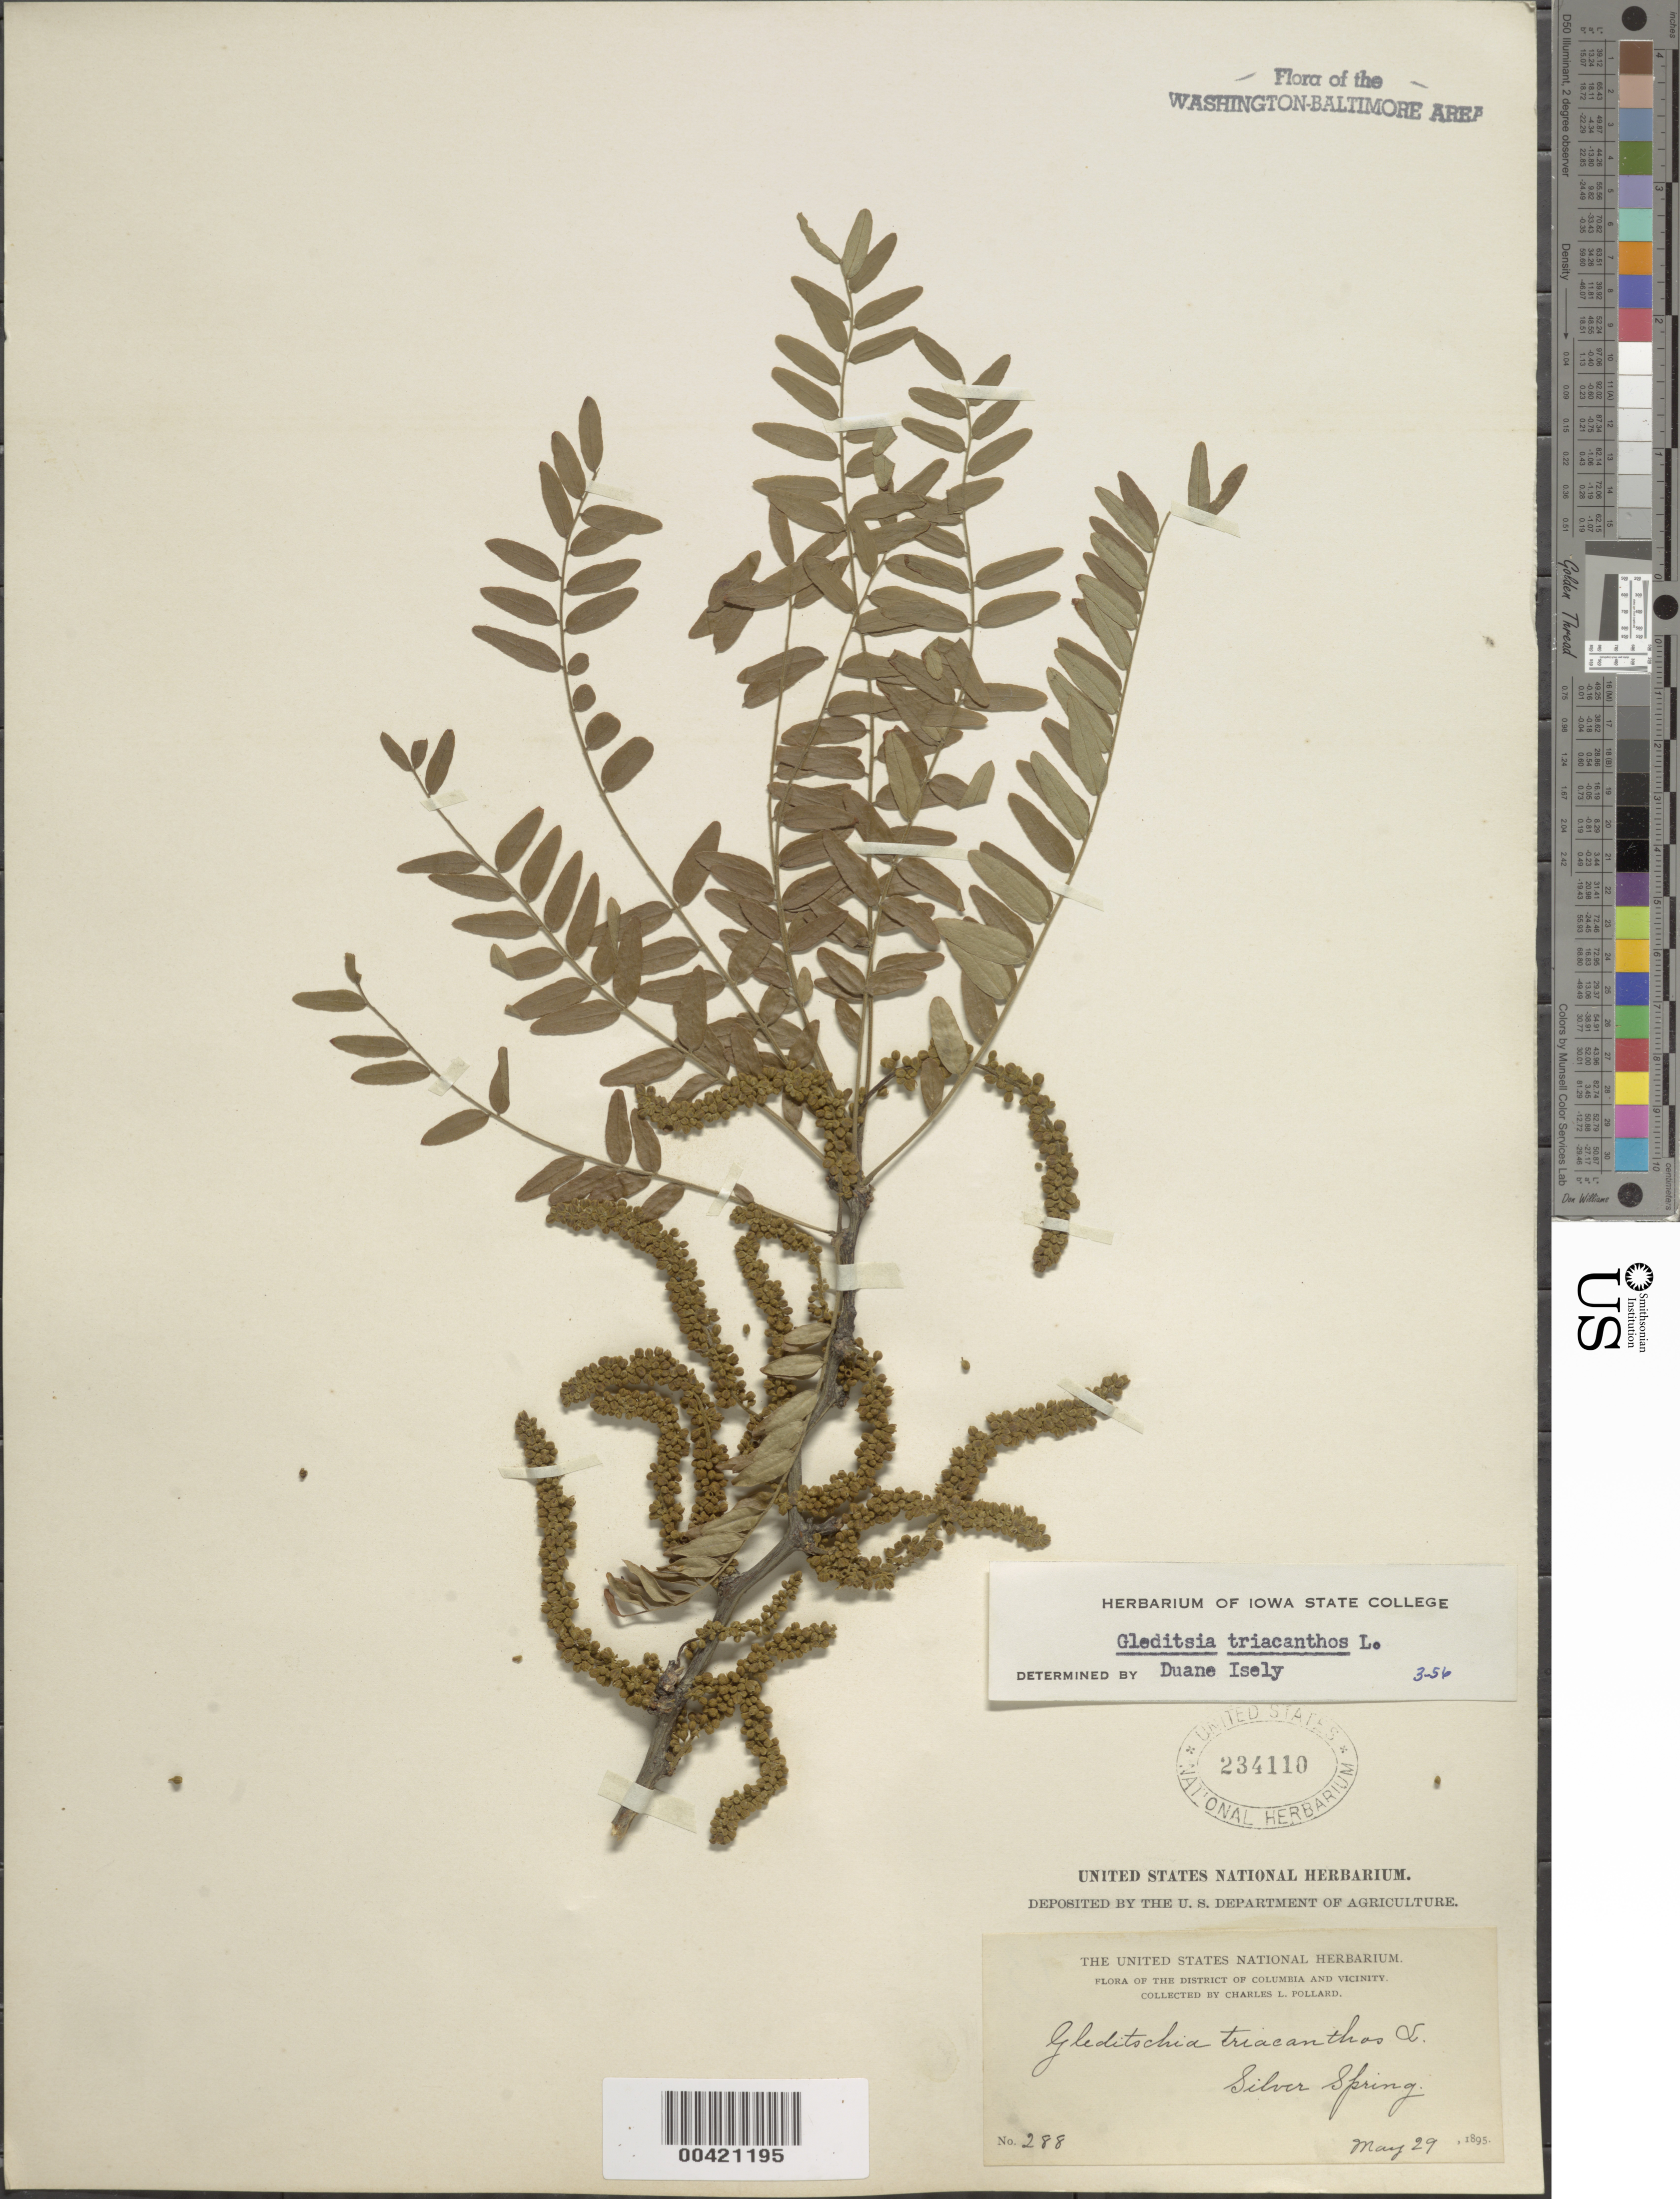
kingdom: Plantae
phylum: Tracheophyta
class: Magnoliopsida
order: Fabales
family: Fabaceae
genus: Gleditsia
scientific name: Gleditsia triacanthos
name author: L.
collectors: C. L. Pollard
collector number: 288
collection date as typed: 29 May 1895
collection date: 1895-05-29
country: United States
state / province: Maryland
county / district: Montgomery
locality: Silver Spring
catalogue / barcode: US 234110